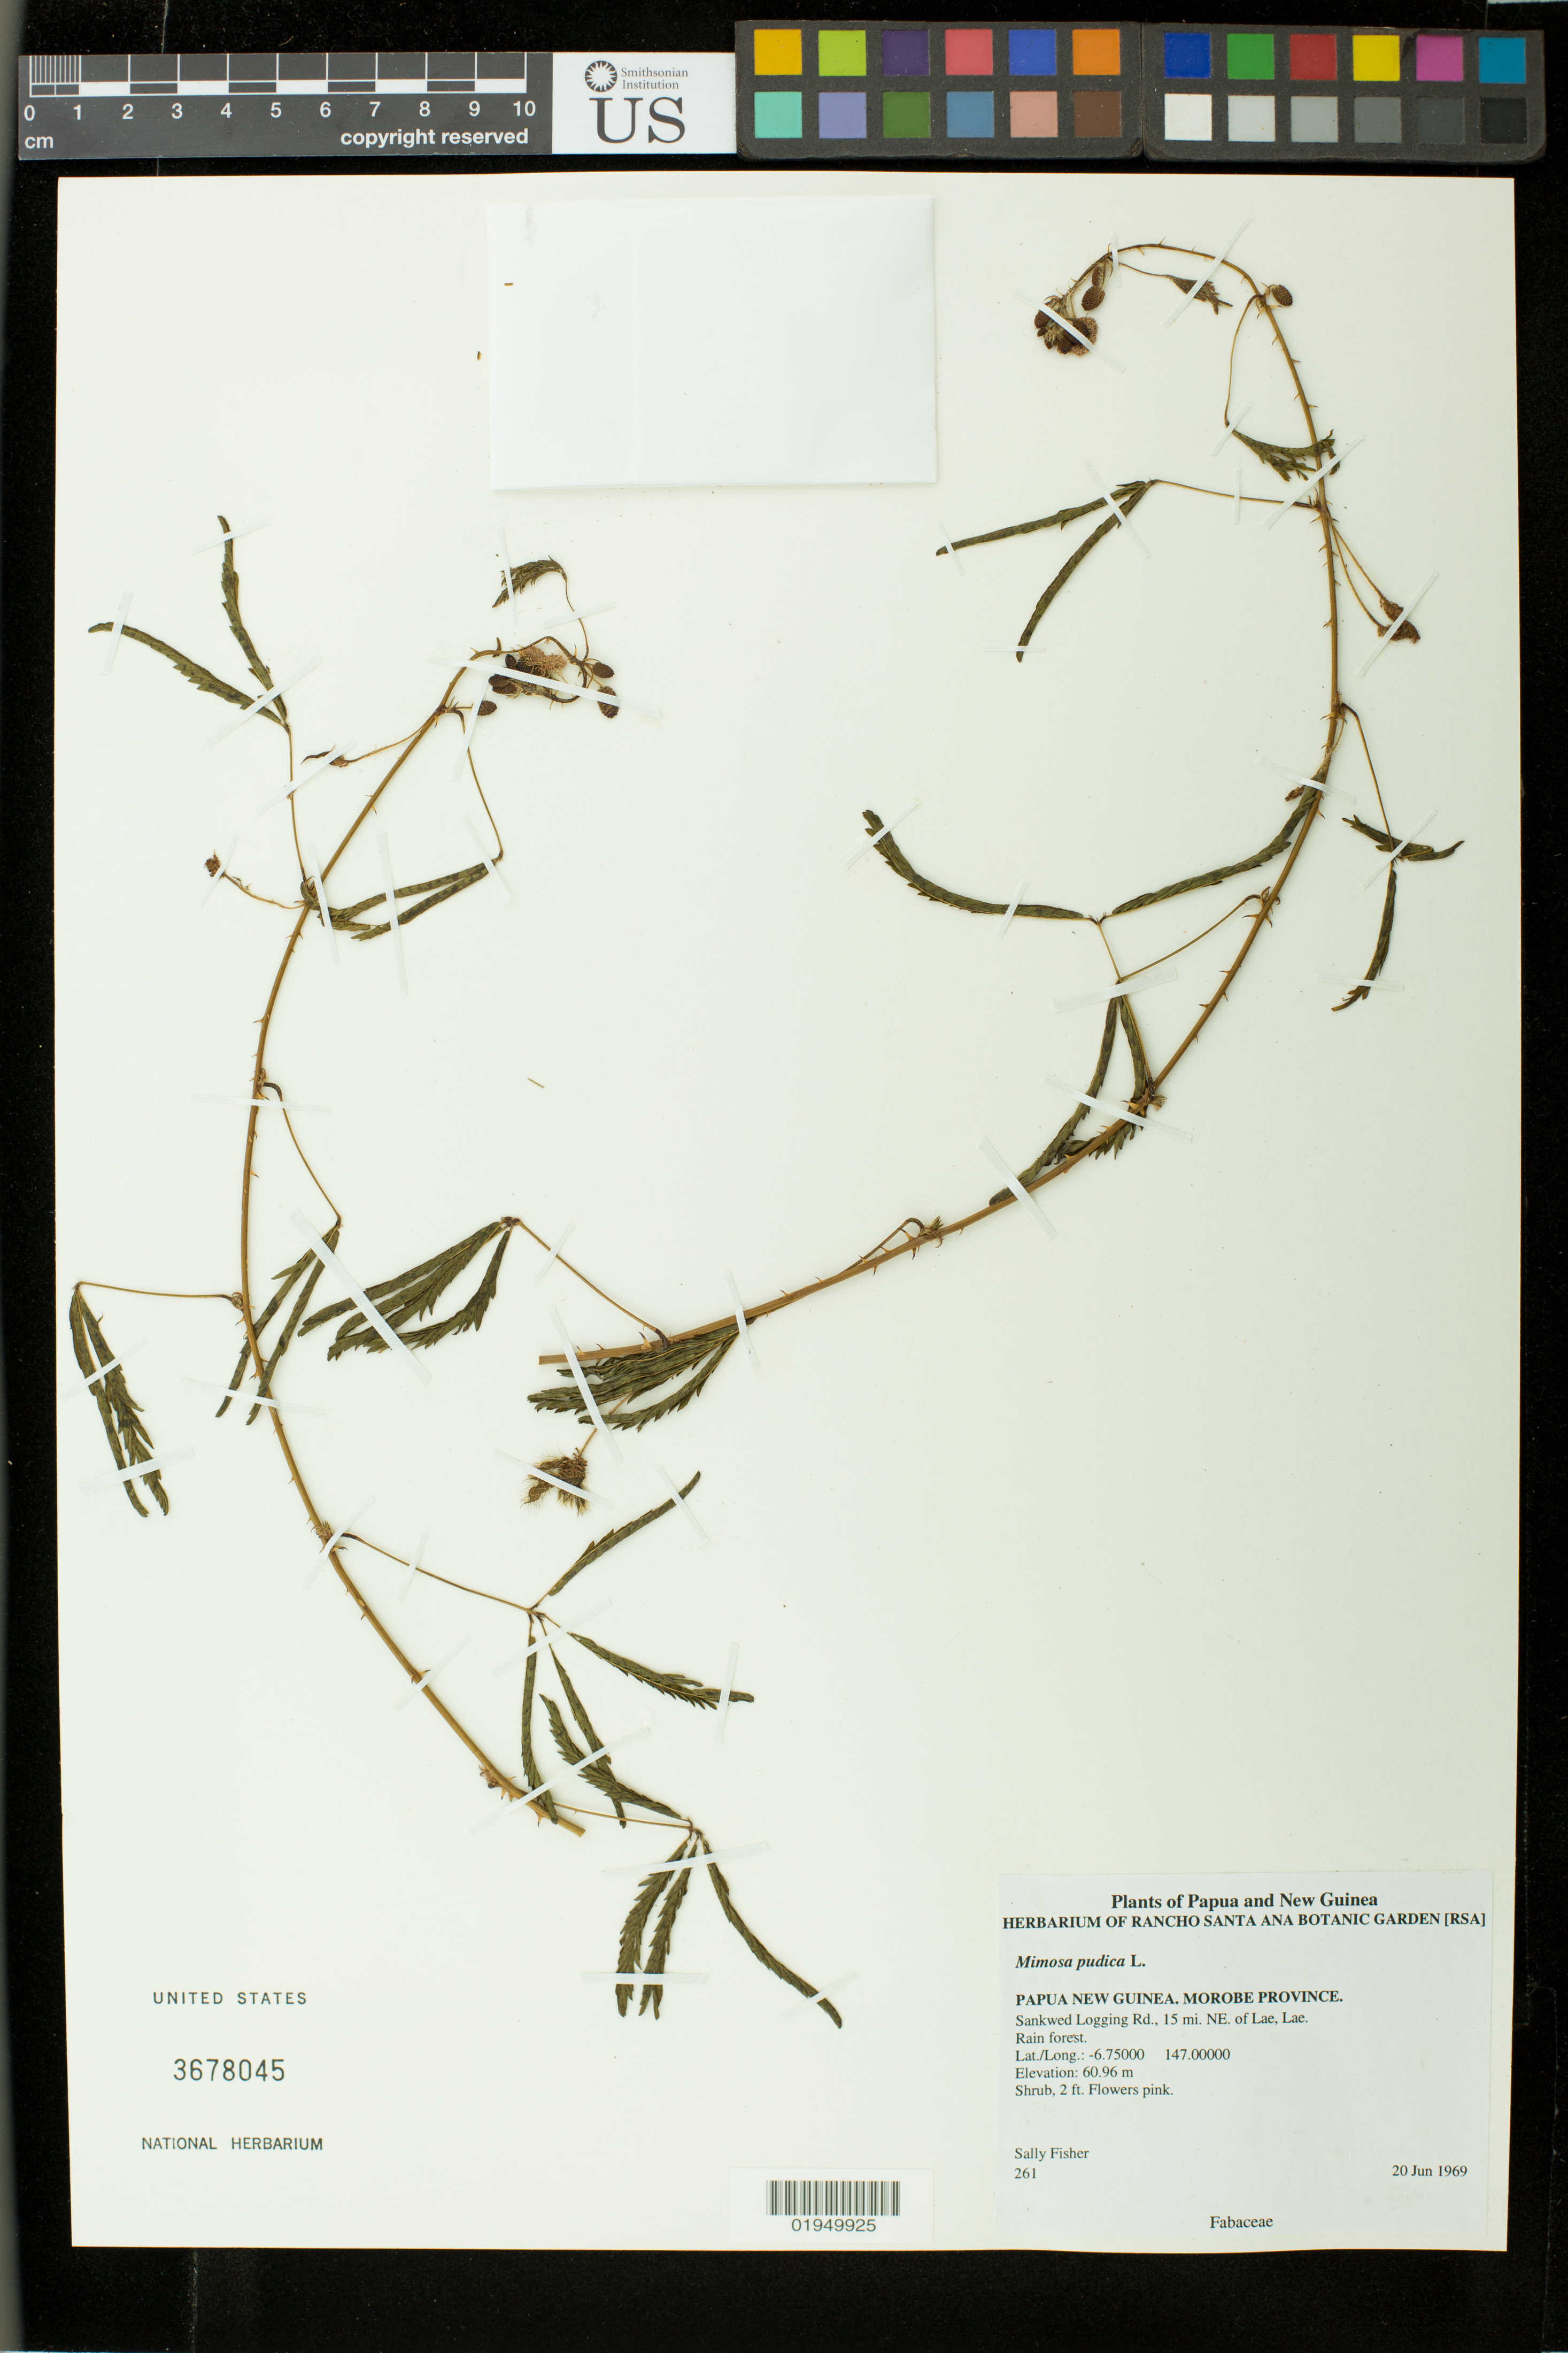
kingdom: Plantae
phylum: Tracheophyta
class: Magnoliopsida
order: Fabales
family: Fabaceae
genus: Mimosa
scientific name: Mimosa pudica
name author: L.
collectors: S. Fisher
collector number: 261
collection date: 1969-06-20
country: Papua New Guinea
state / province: Morobe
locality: Sankwed Logging Rd., 15 mi. NE. of Lae, Lae.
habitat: Rain forest.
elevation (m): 60.96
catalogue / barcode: US 3678045